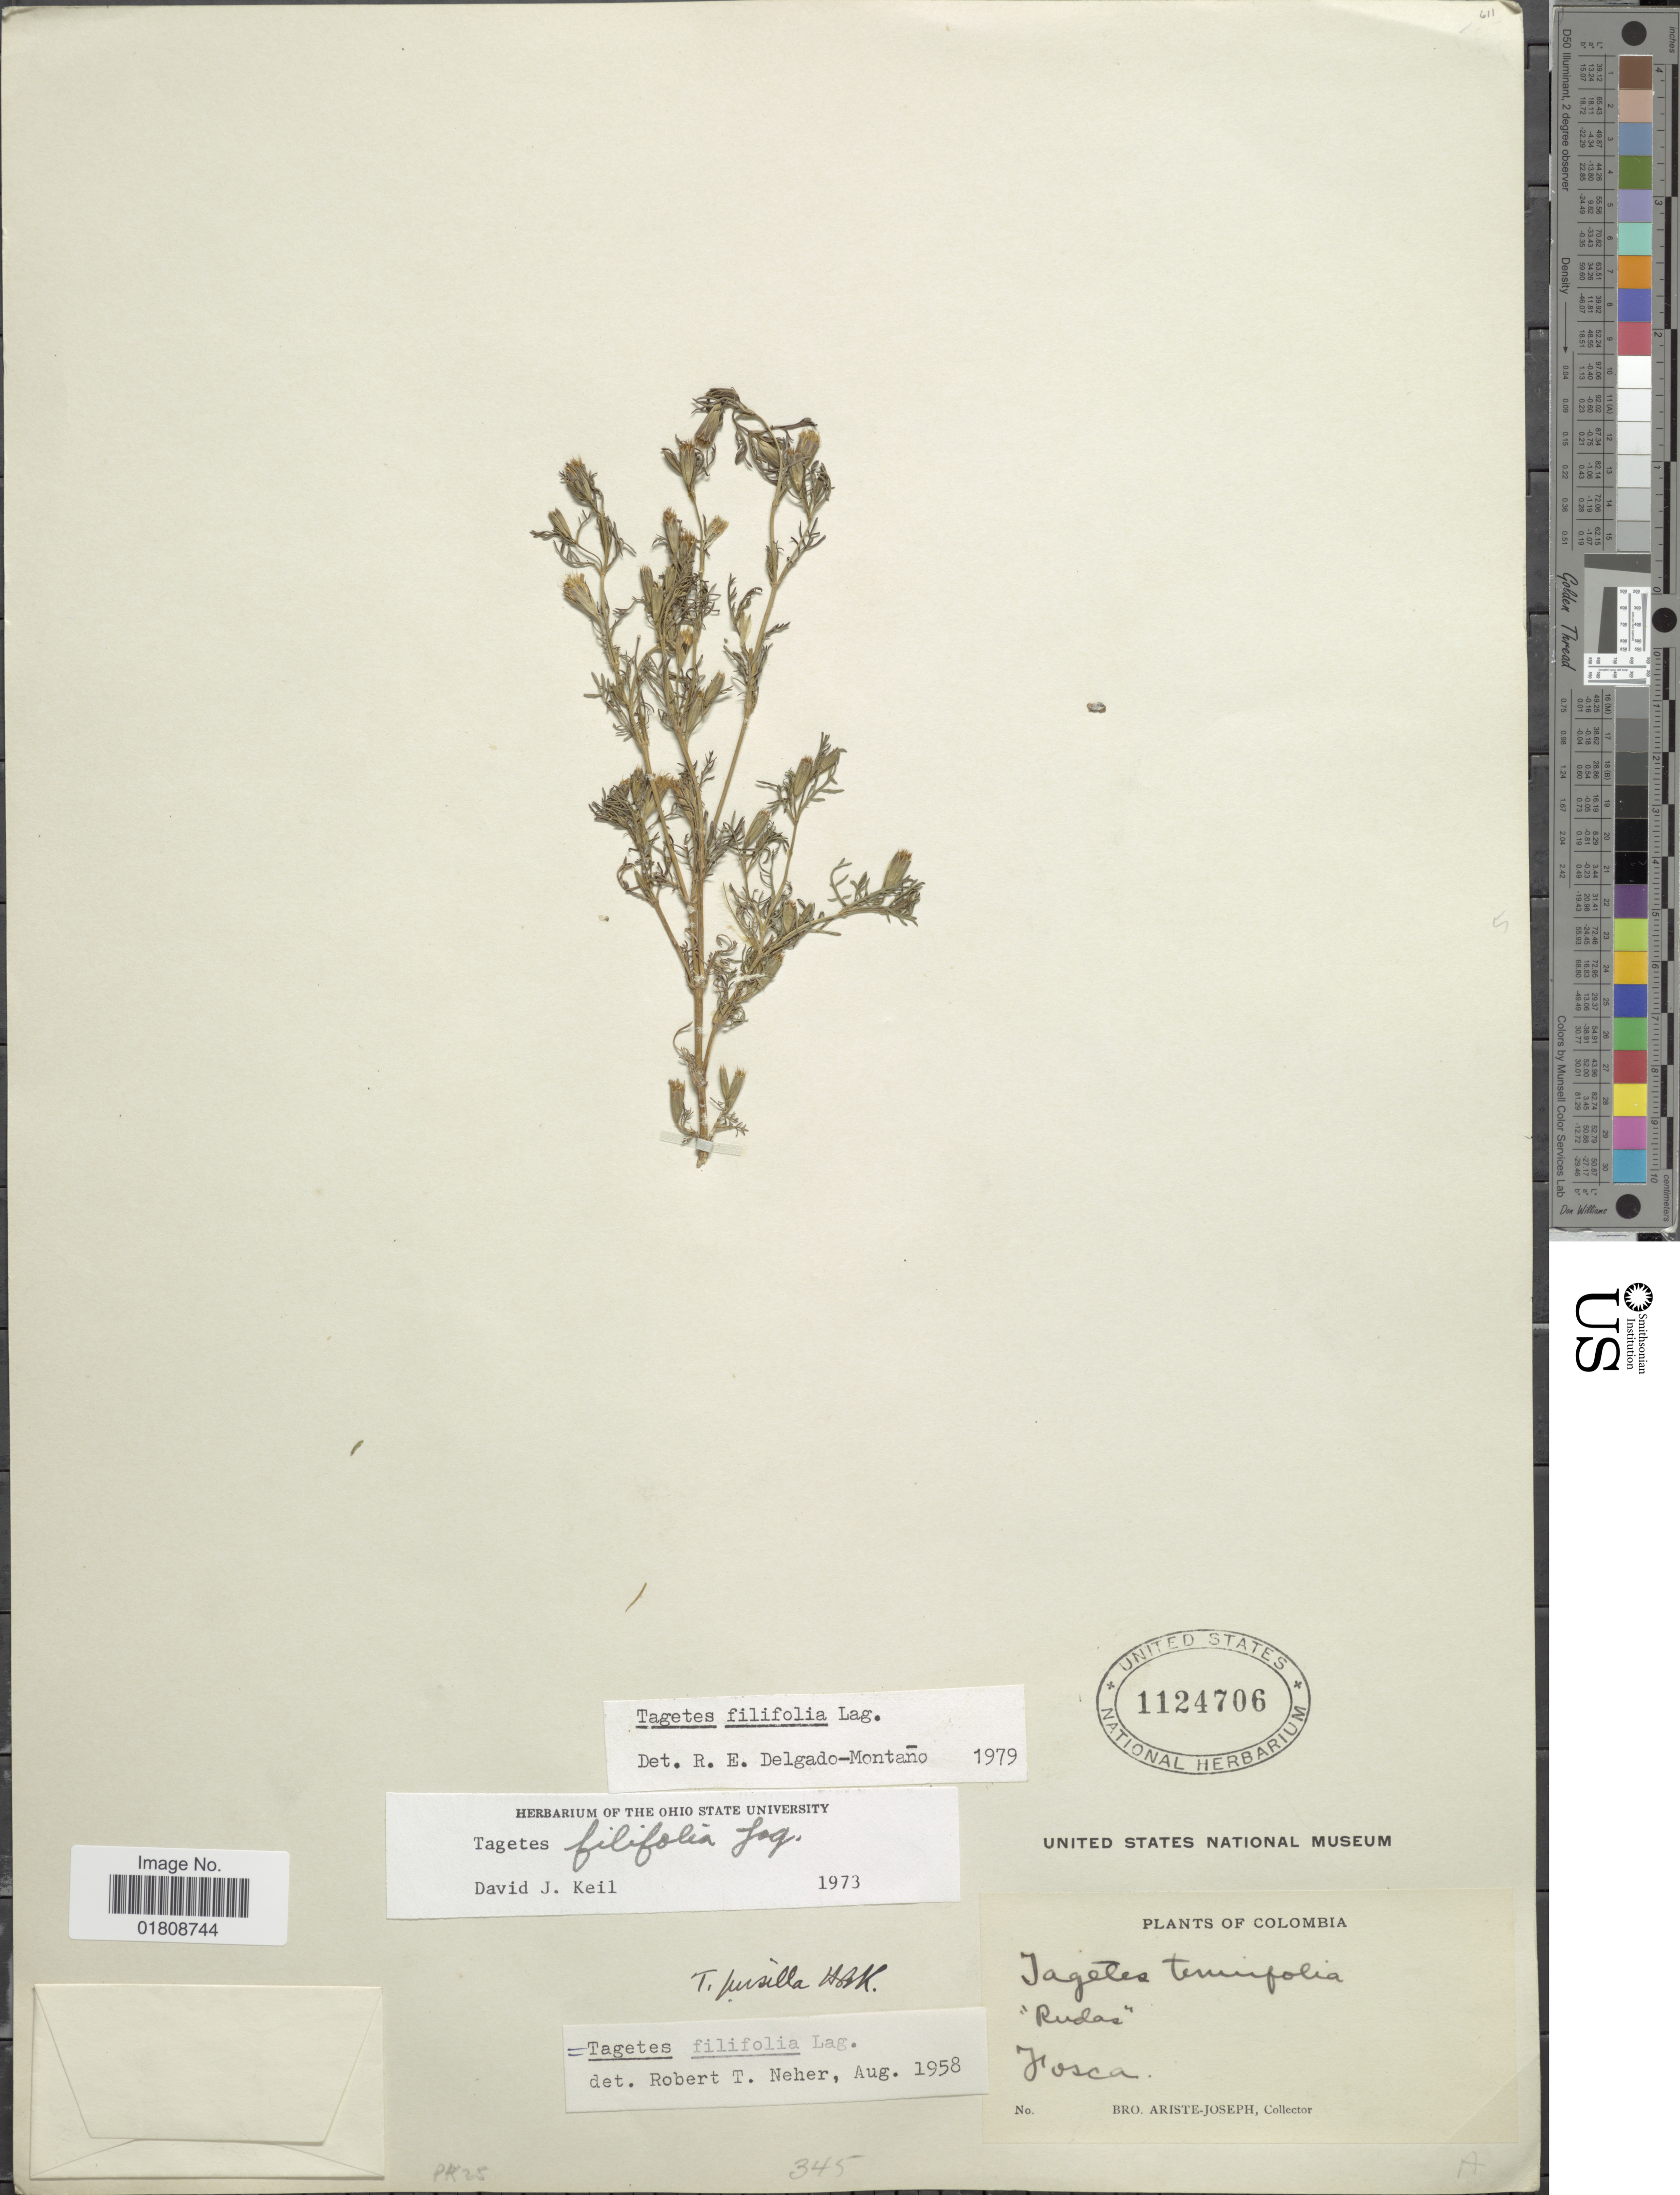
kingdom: Plantae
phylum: Tracheophyta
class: Magnoliopsida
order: Asterales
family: Asteraceae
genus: Tagetes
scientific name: Tagetes filifolia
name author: Lag.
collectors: Bro. Ariste-Joseph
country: Colombia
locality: Fosca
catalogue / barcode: US 1124706